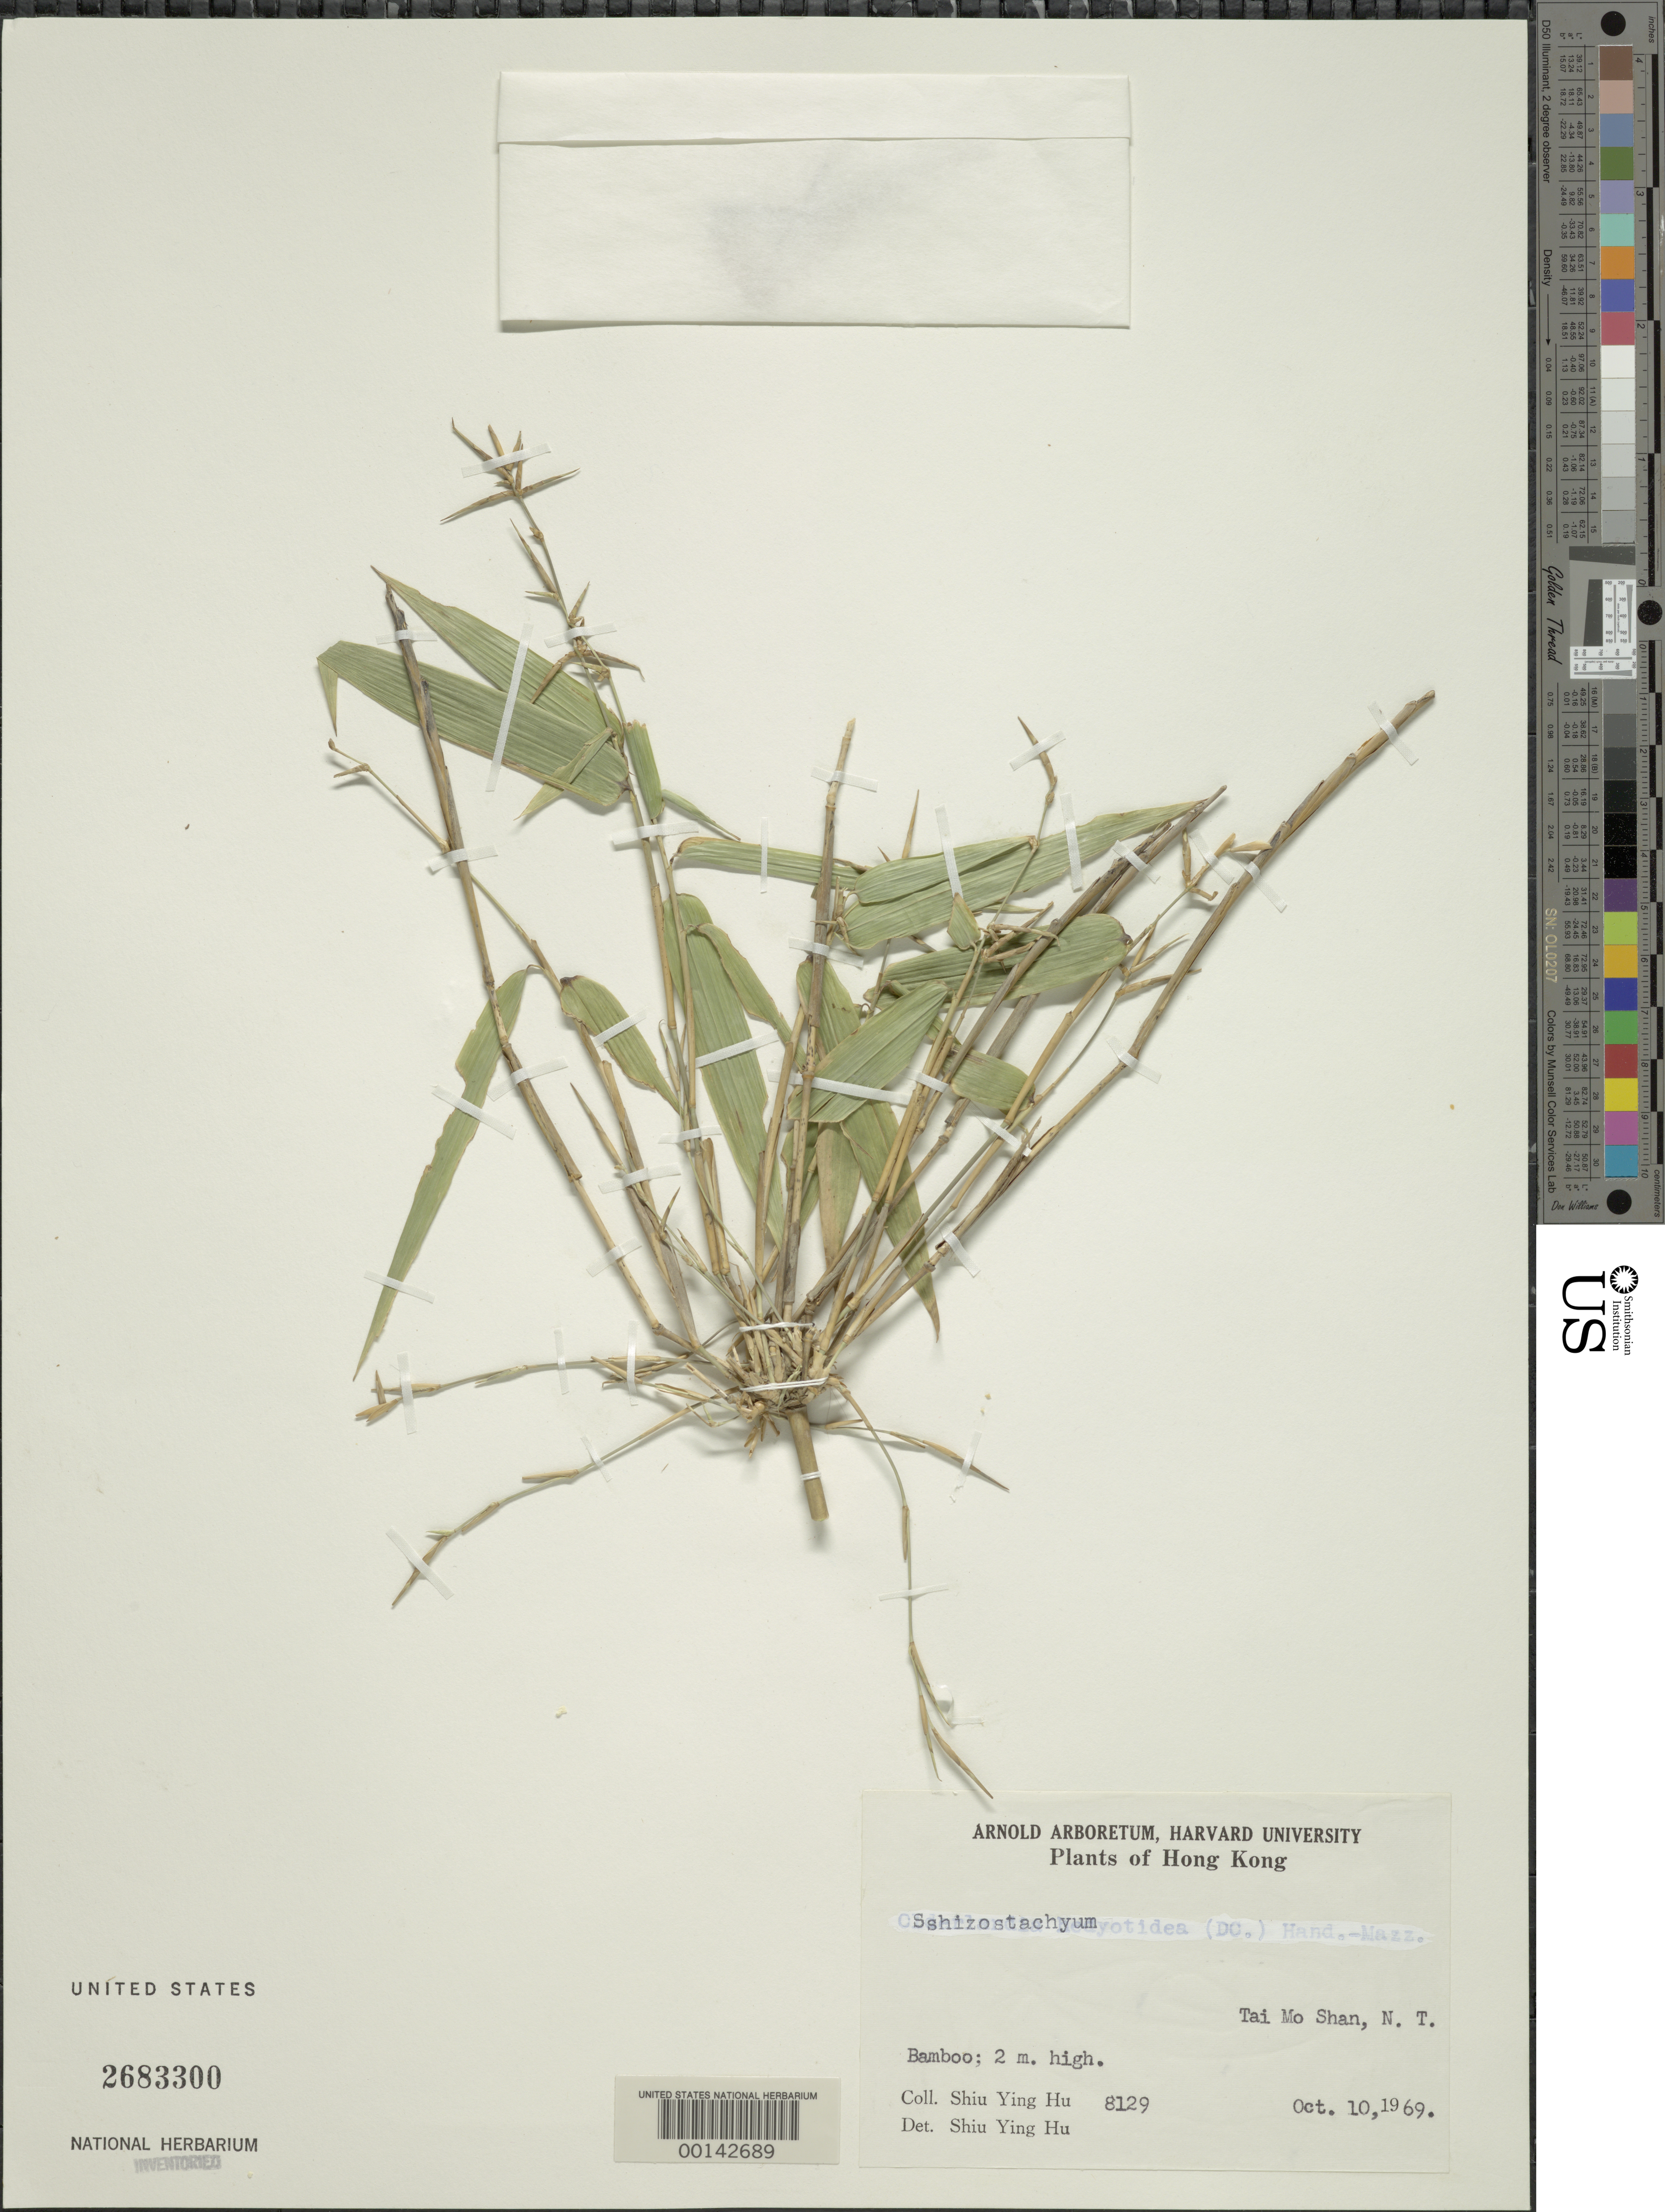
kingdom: Plantae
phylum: Tracheophyta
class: Liliopsida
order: Poales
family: Poaceae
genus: Schizostachyum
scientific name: Schizostachyum sp.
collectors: Y. Shiu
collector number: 8129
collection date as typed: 10 Oct 1969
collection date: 1969-10-10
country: China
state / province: Hong Kong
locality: Tai mo shan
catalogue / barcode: US 2683300